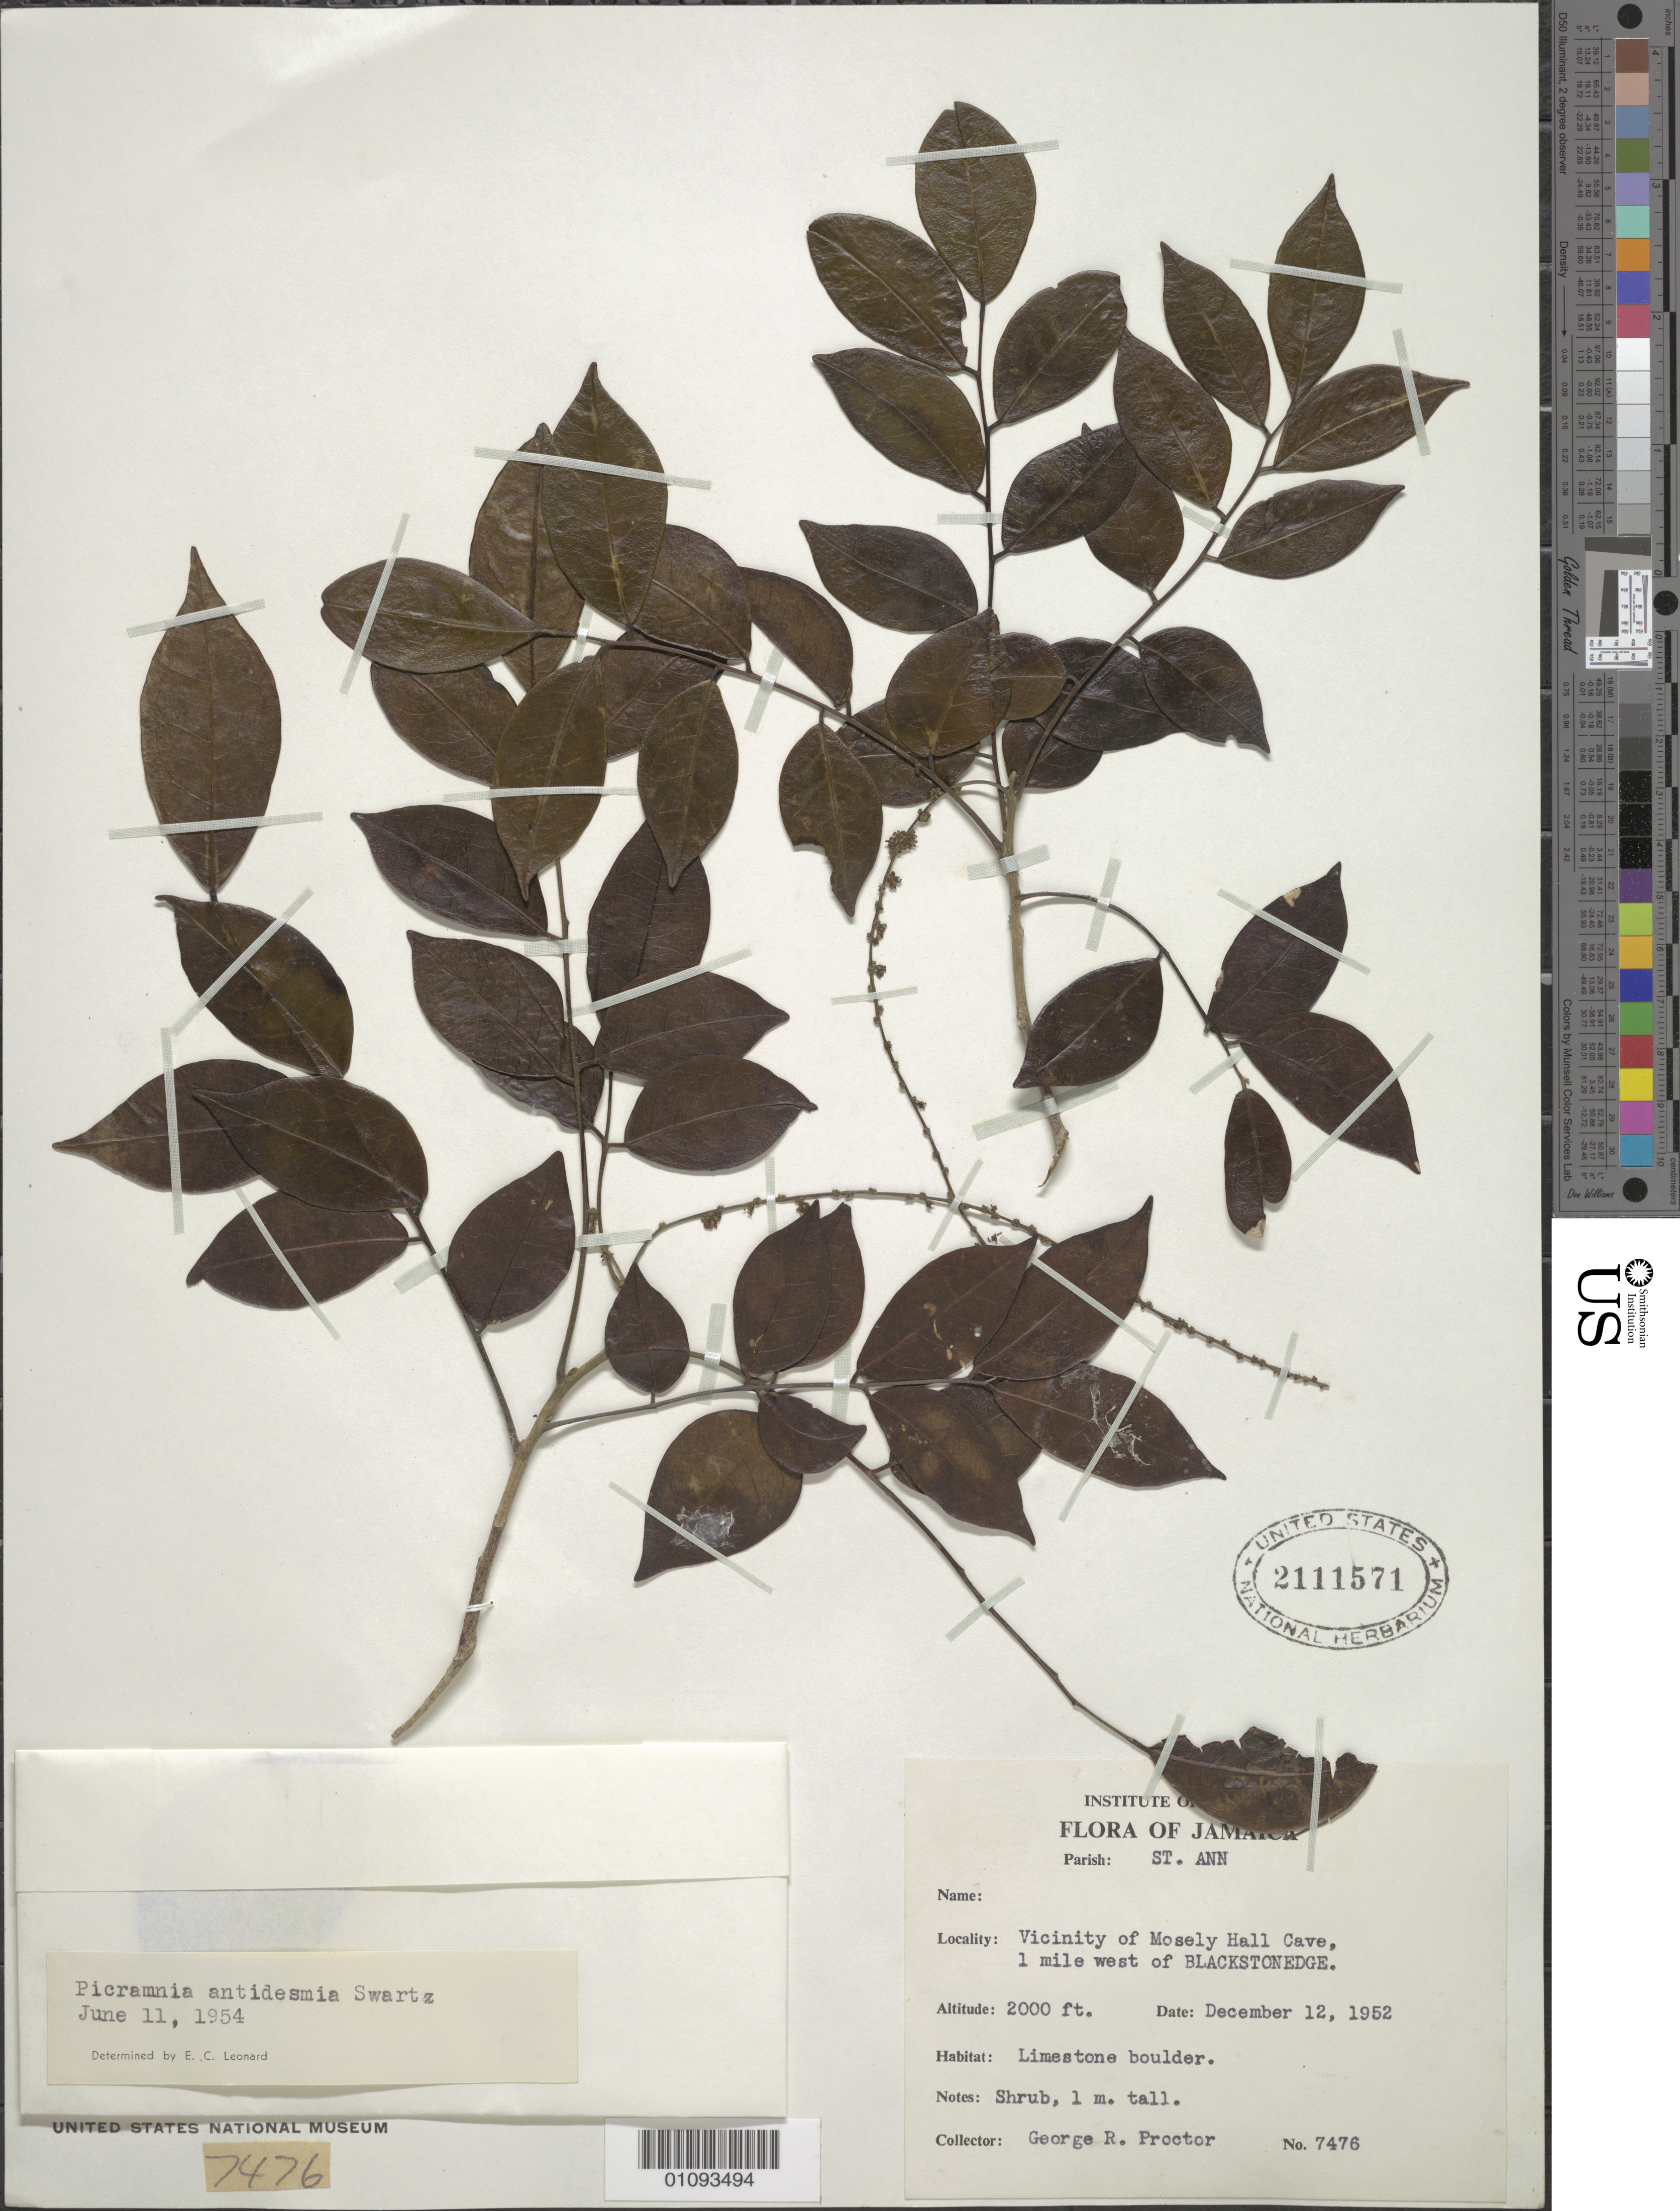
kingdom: Plantae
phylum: Tracheophyta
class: Magnoliopsida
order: Picramniales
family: Picramniaceae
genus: Picramnia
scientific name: Picramnia antidesma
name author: Sw.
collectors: G. R. Proctor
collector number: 7476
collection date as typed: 12 Dec 1952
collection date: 1952-12-12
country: Jamaica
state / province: Saint Ann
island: Jamaica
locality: Vicinity of Mosely Hall Cave, 1 mile W of Blackstonedge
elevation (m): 610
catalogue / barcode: US 2111571